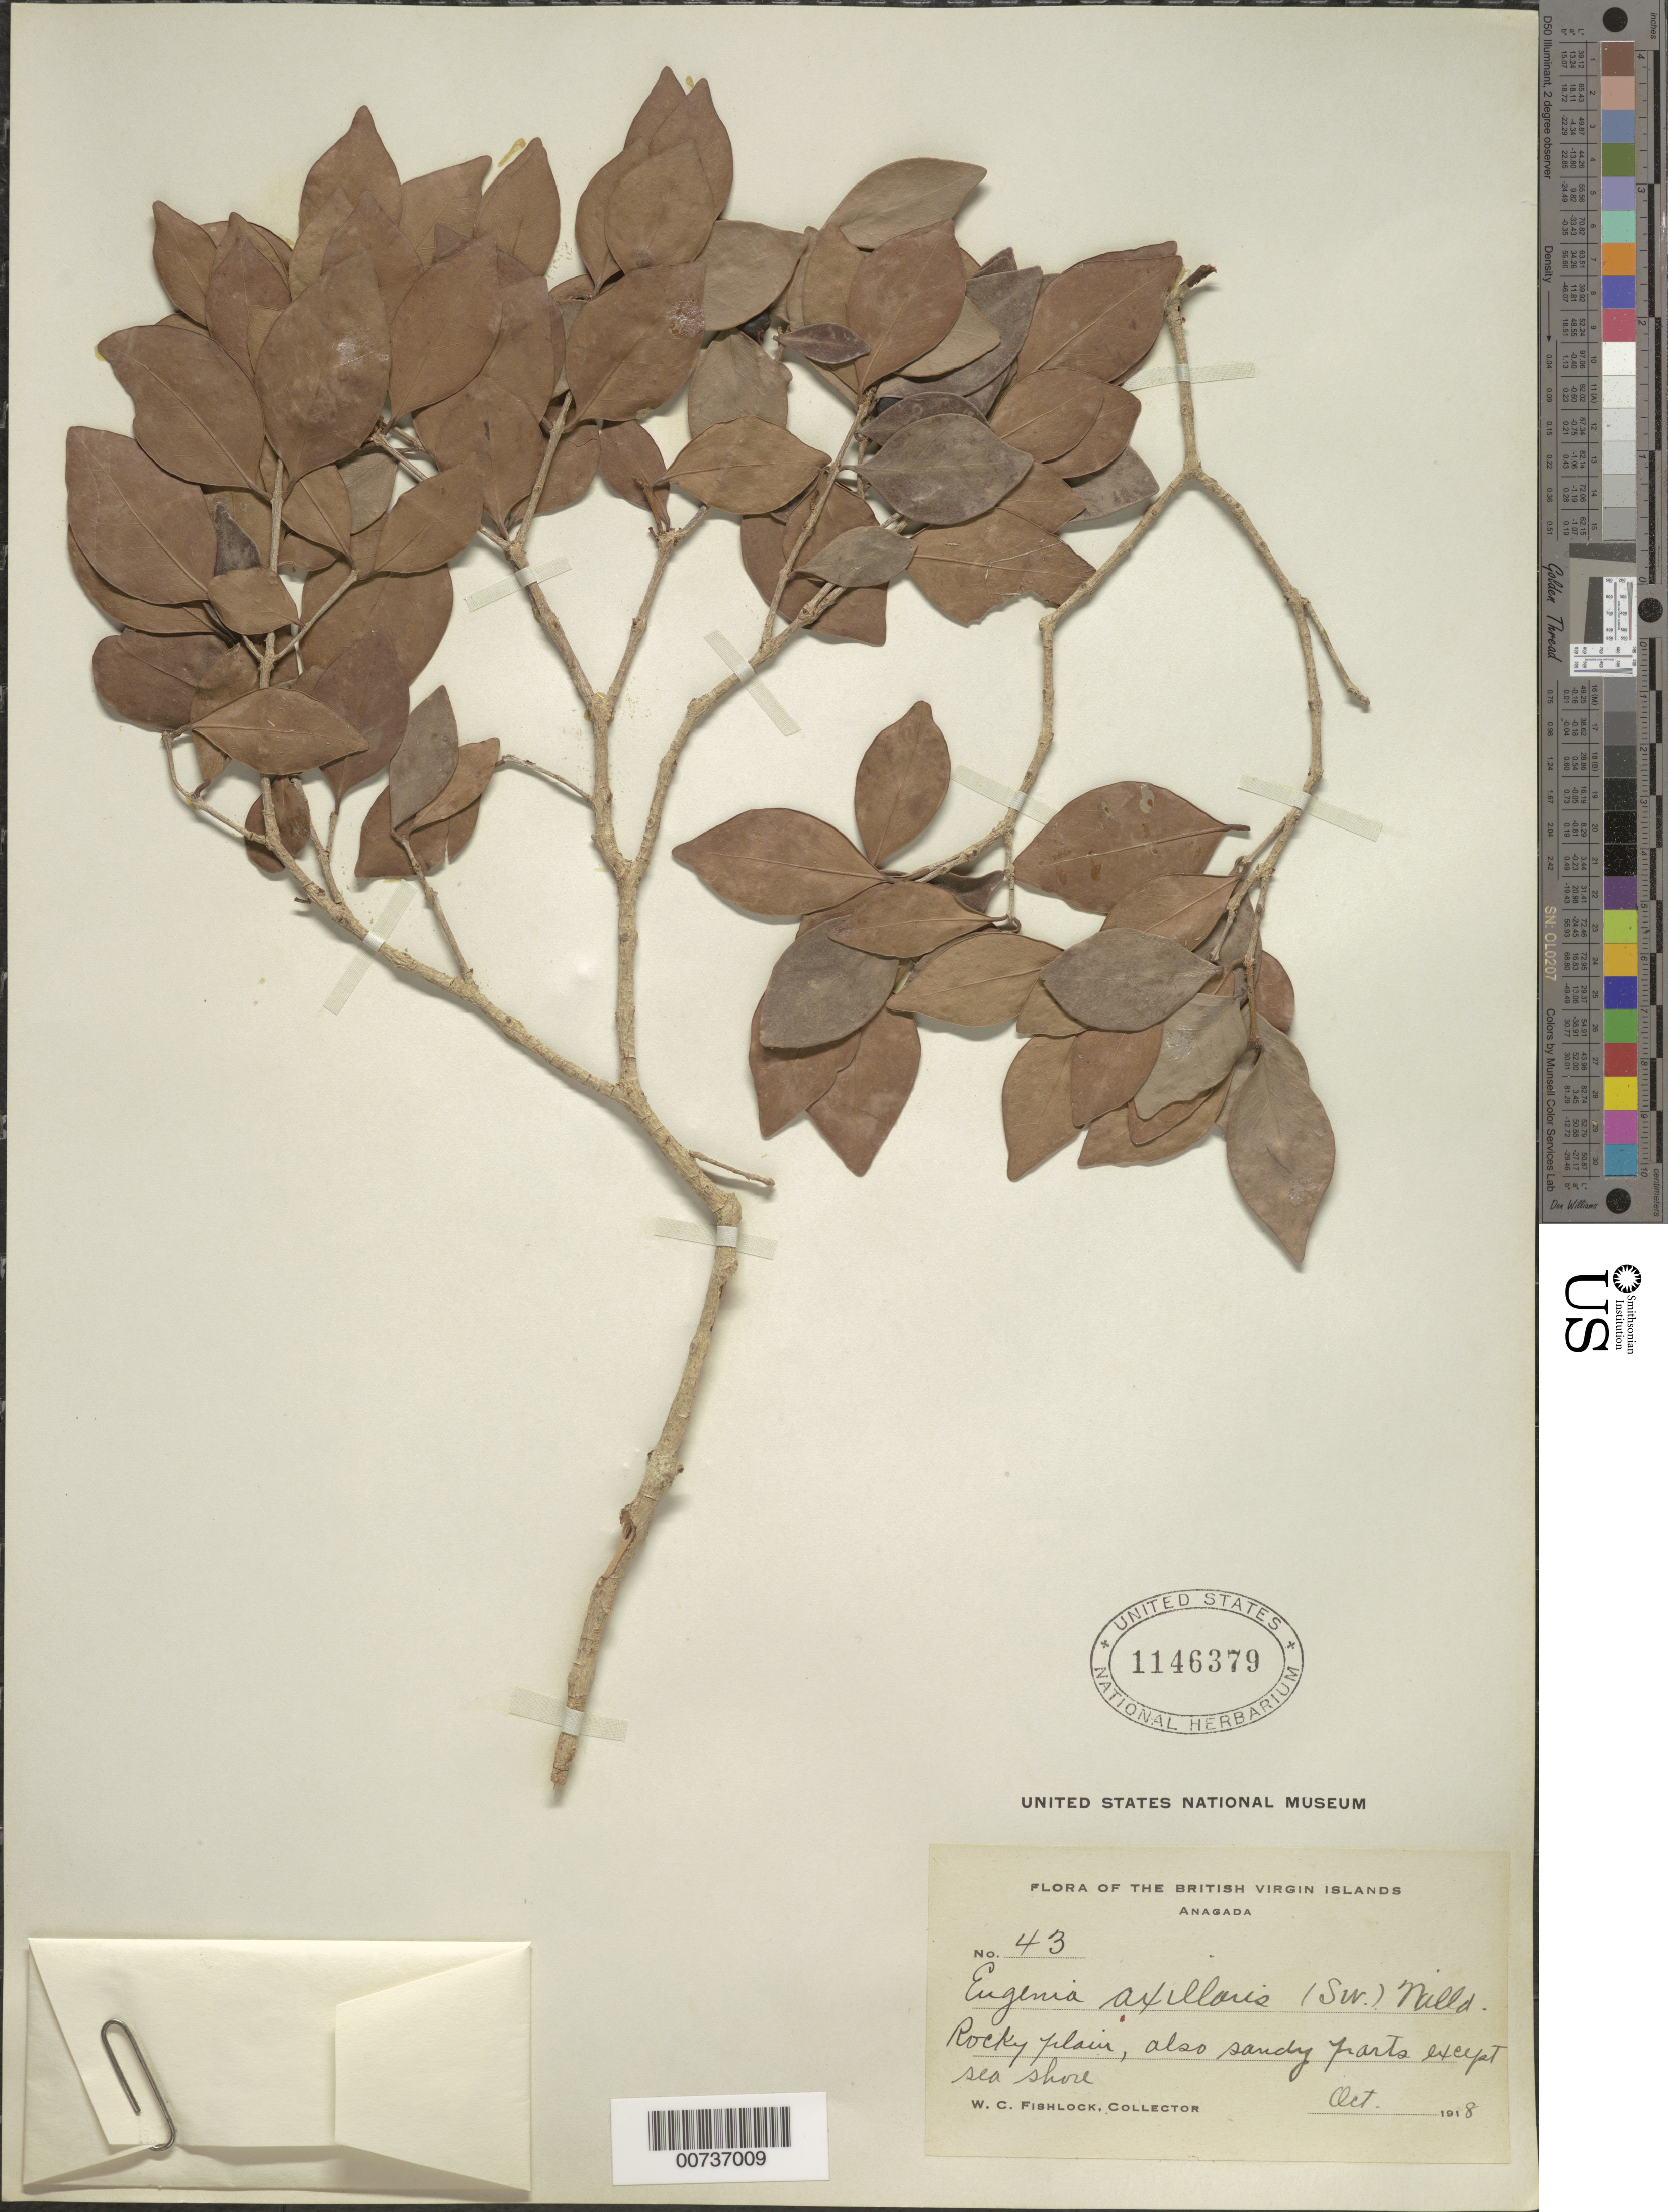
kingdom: Plantae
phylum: Tracheophyta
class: Magnoliopsida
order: Myrtales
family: Myrtaceae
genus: Eugenia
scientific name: Eugenia axillaris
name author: (Sw.) Willd.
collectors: W. Fishlock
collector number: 43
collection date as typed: Oct 1918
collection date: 1918-10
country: British Virgin Islands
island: Anegada I.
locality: Rocky plain, also sandy parts except sea shore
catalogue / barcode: US 1146379